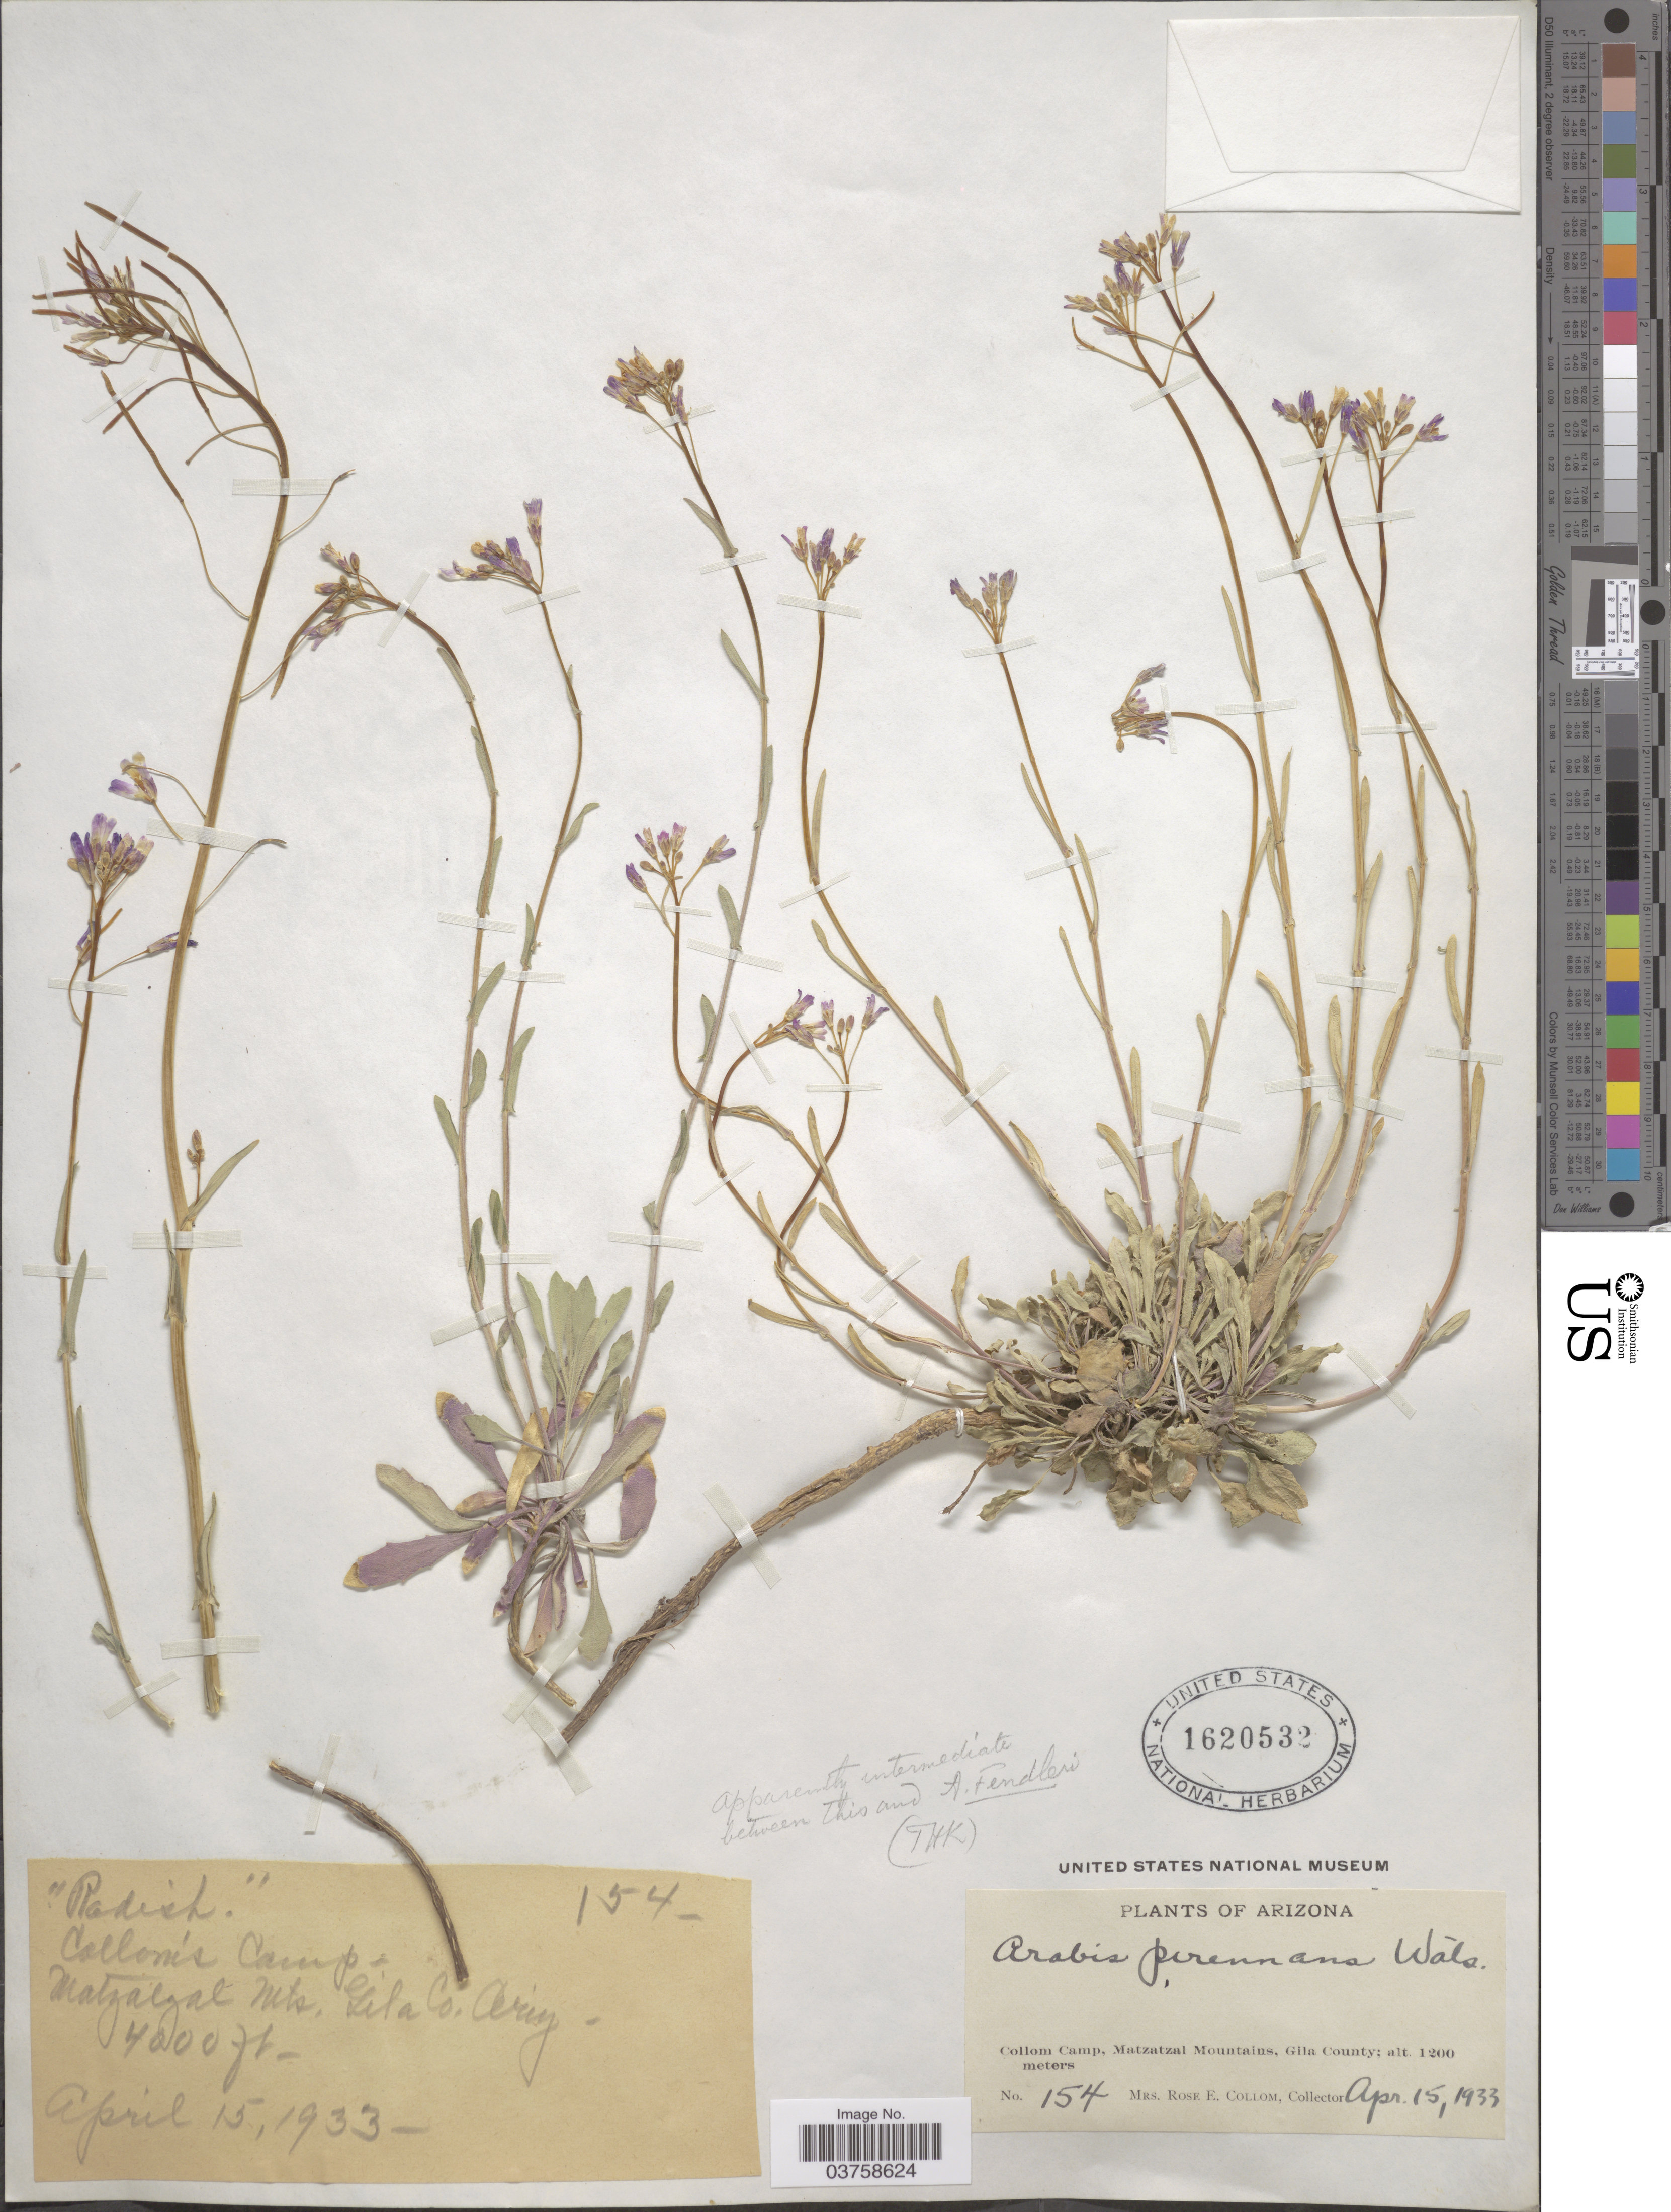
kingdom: Plantae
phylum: Tracheophyta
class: Magnoliopsida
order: Brassicales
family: Brassicaceae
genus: Arabis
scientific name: Arabis perennans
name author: S. Watson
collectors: R. E. Collom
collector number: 154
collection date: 1933-04-15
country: United States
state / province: Arizona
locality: Collom Camp, Matzatzal Mountains, Gila County.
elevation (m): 1200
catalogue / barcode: US 1620532